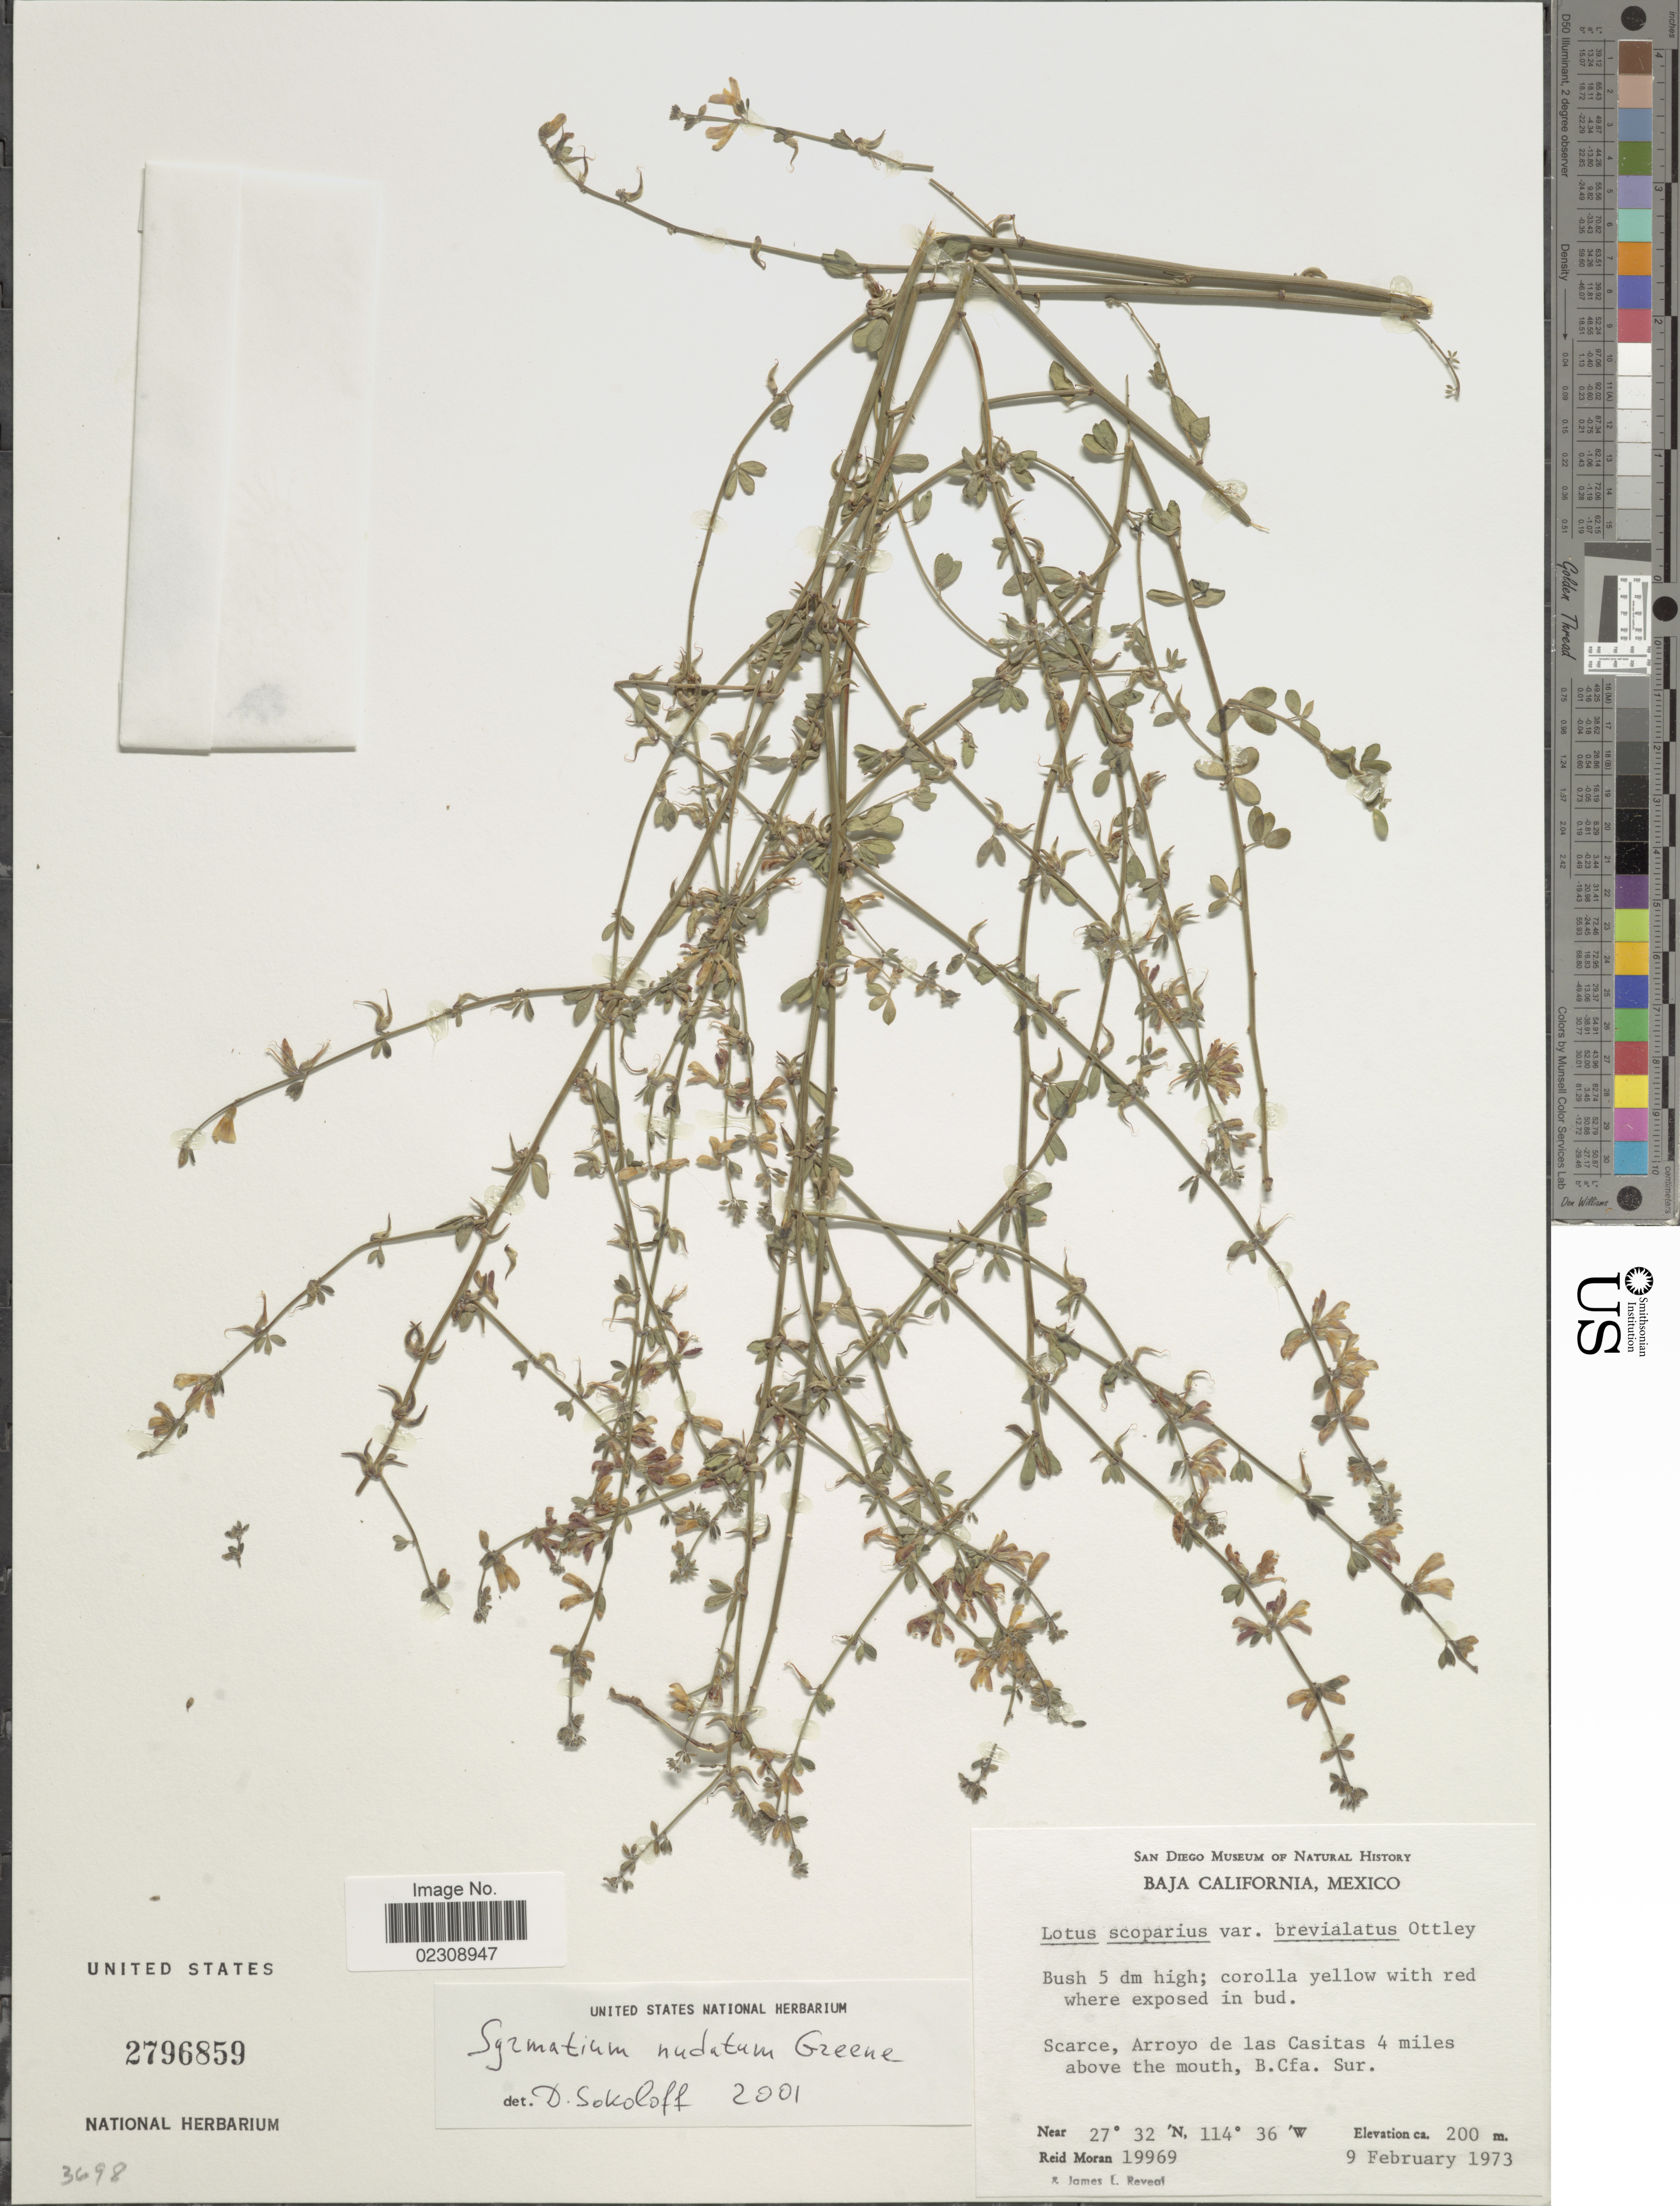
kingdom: Plantae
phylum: Tracheophyta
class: Magnoliopsida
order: Fabales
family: Fabaceae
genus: Syrmatium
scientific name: Syrmatium nudatum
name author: Greene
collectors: R. V. Moran & J. L. Reveal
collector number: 19969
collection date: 1973-02-09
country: Mexico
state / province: Baja California Sur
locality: Scarce, Arroyo de las Casitas 4 miles above the mouth, B. Cfa. Sur.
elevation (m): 200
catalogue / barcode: US 2796859